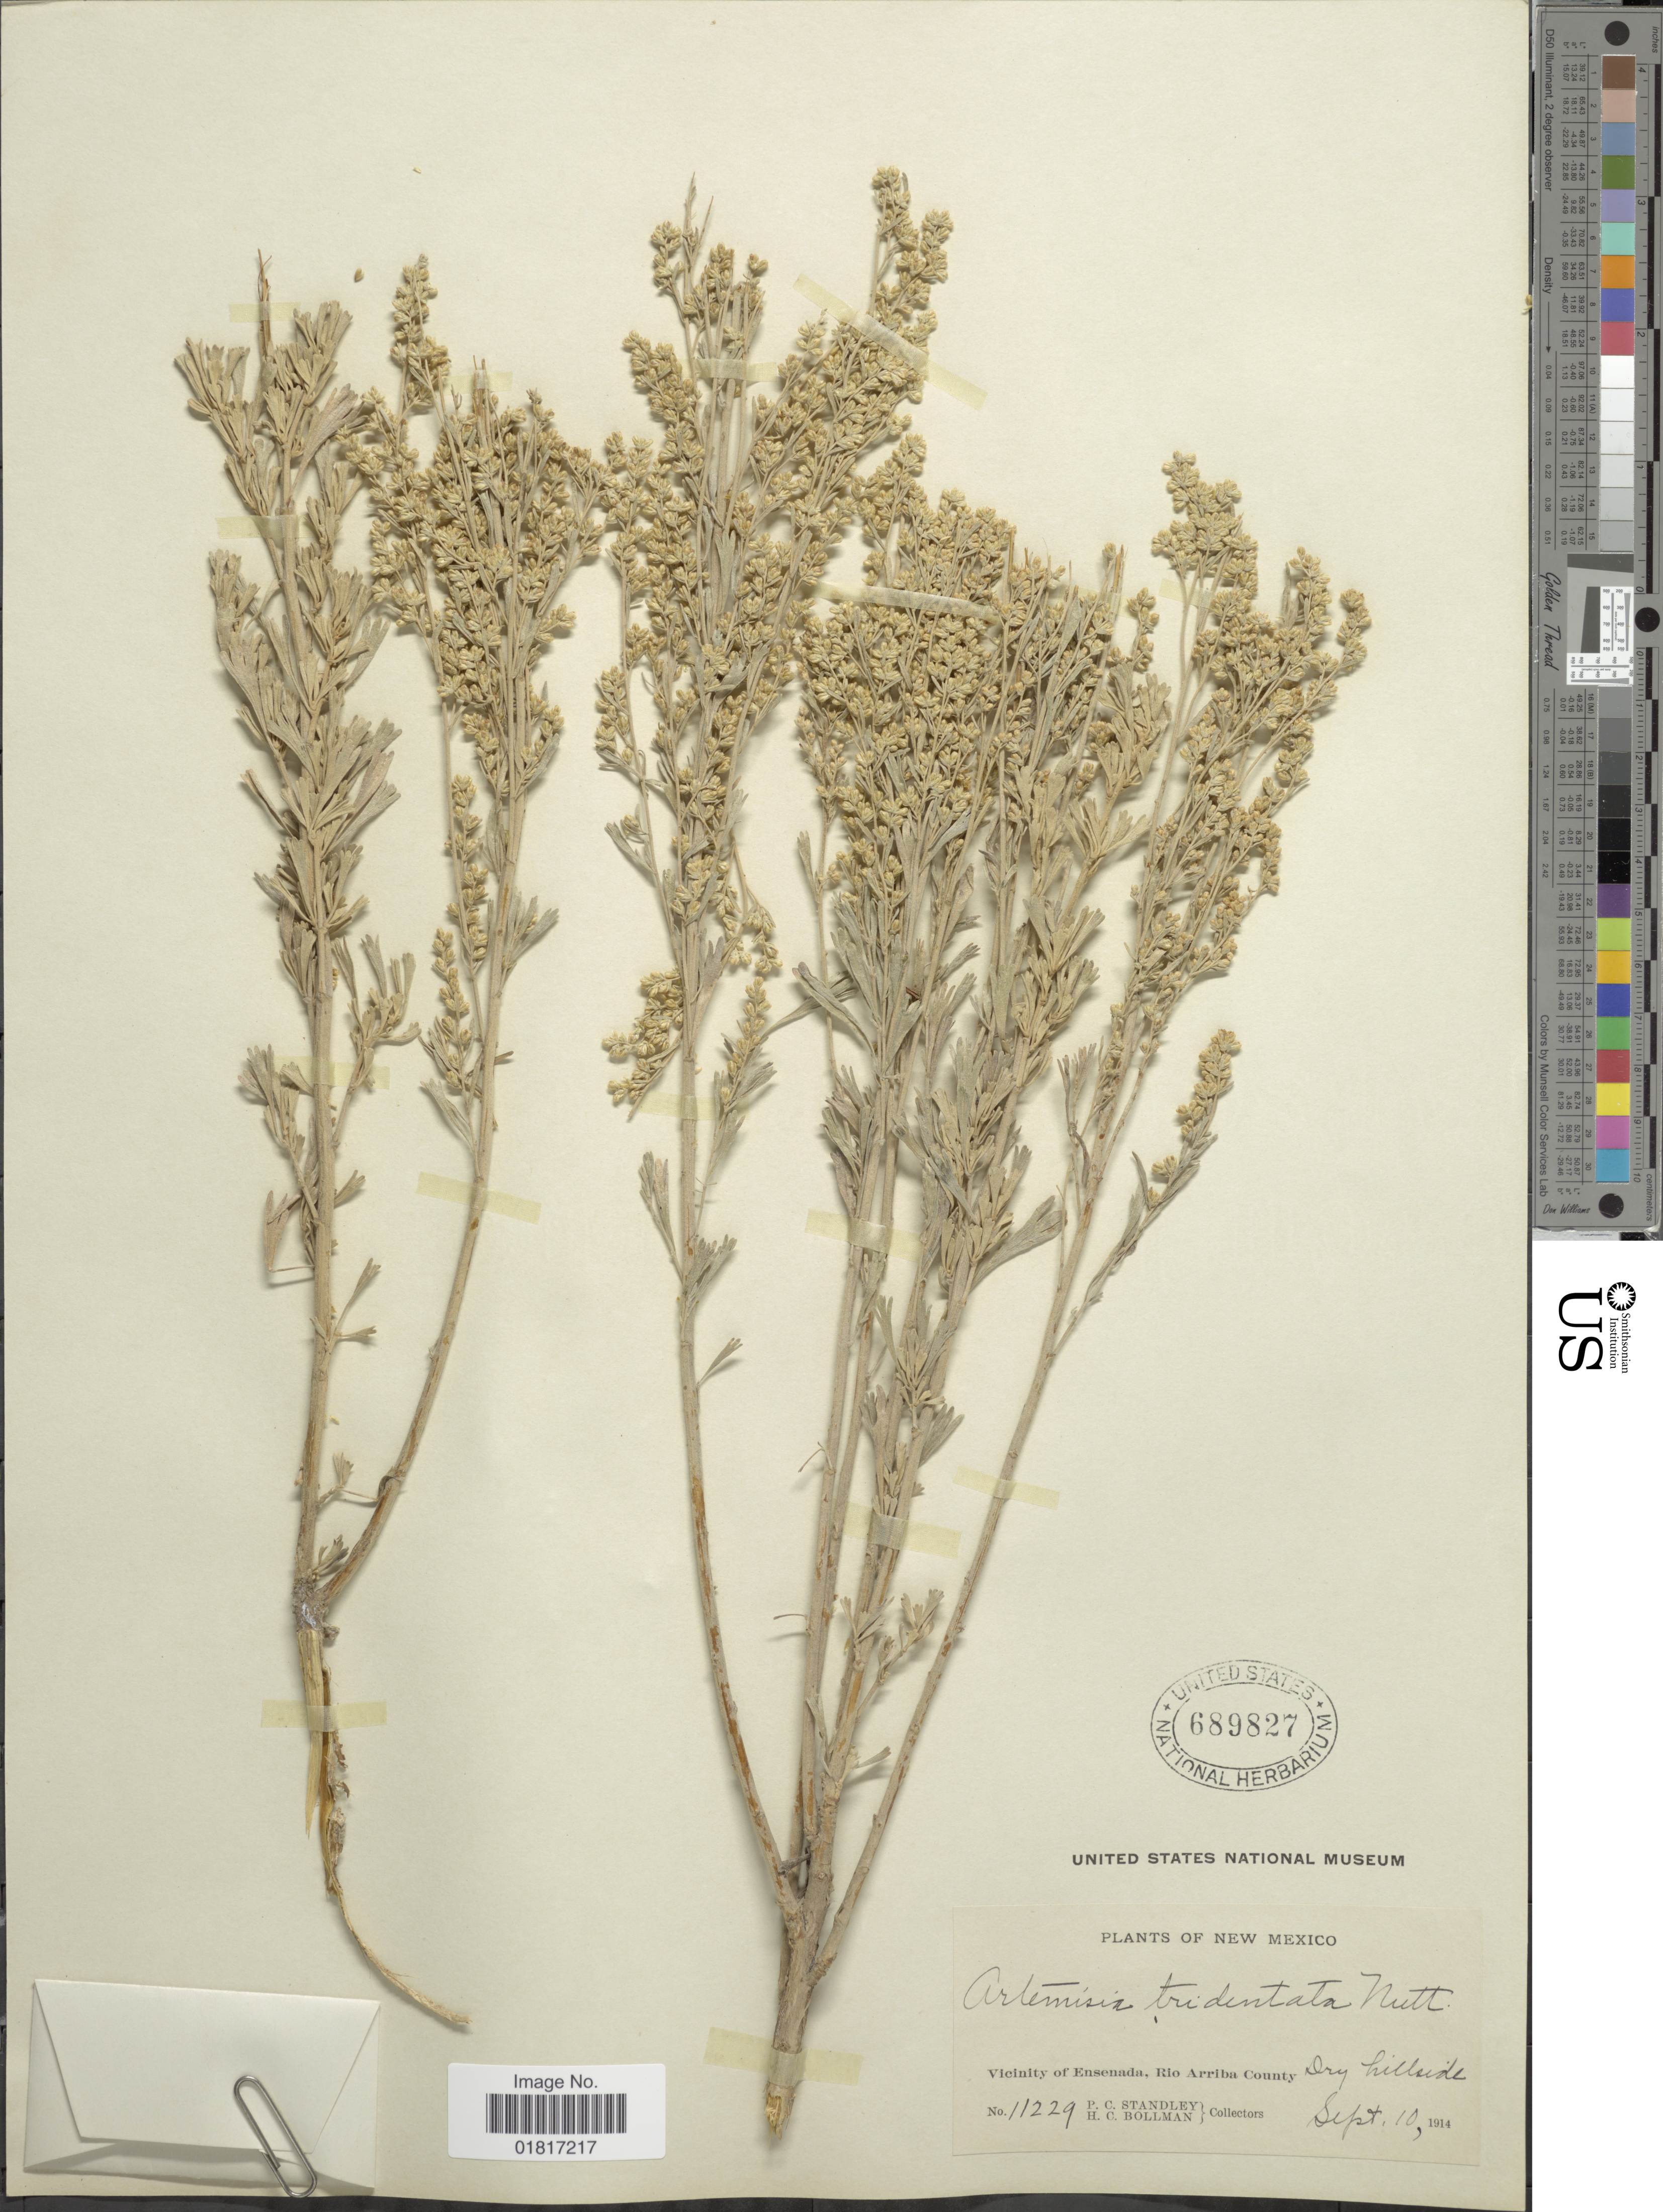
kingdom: Plantae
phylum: Tracheophyta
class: Magnoliopsida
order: Asterales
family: Asteraceae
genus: Artemisia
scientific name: Artemisia tridentata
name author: Nutt.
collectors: P. C. Standley & H. C. Bollman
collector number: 11229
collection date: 1914-09-10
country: United States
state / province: New Mexico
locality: Vicinity of Ensenada, Rio Arriba County, Dry hillside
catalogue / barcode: US 689827